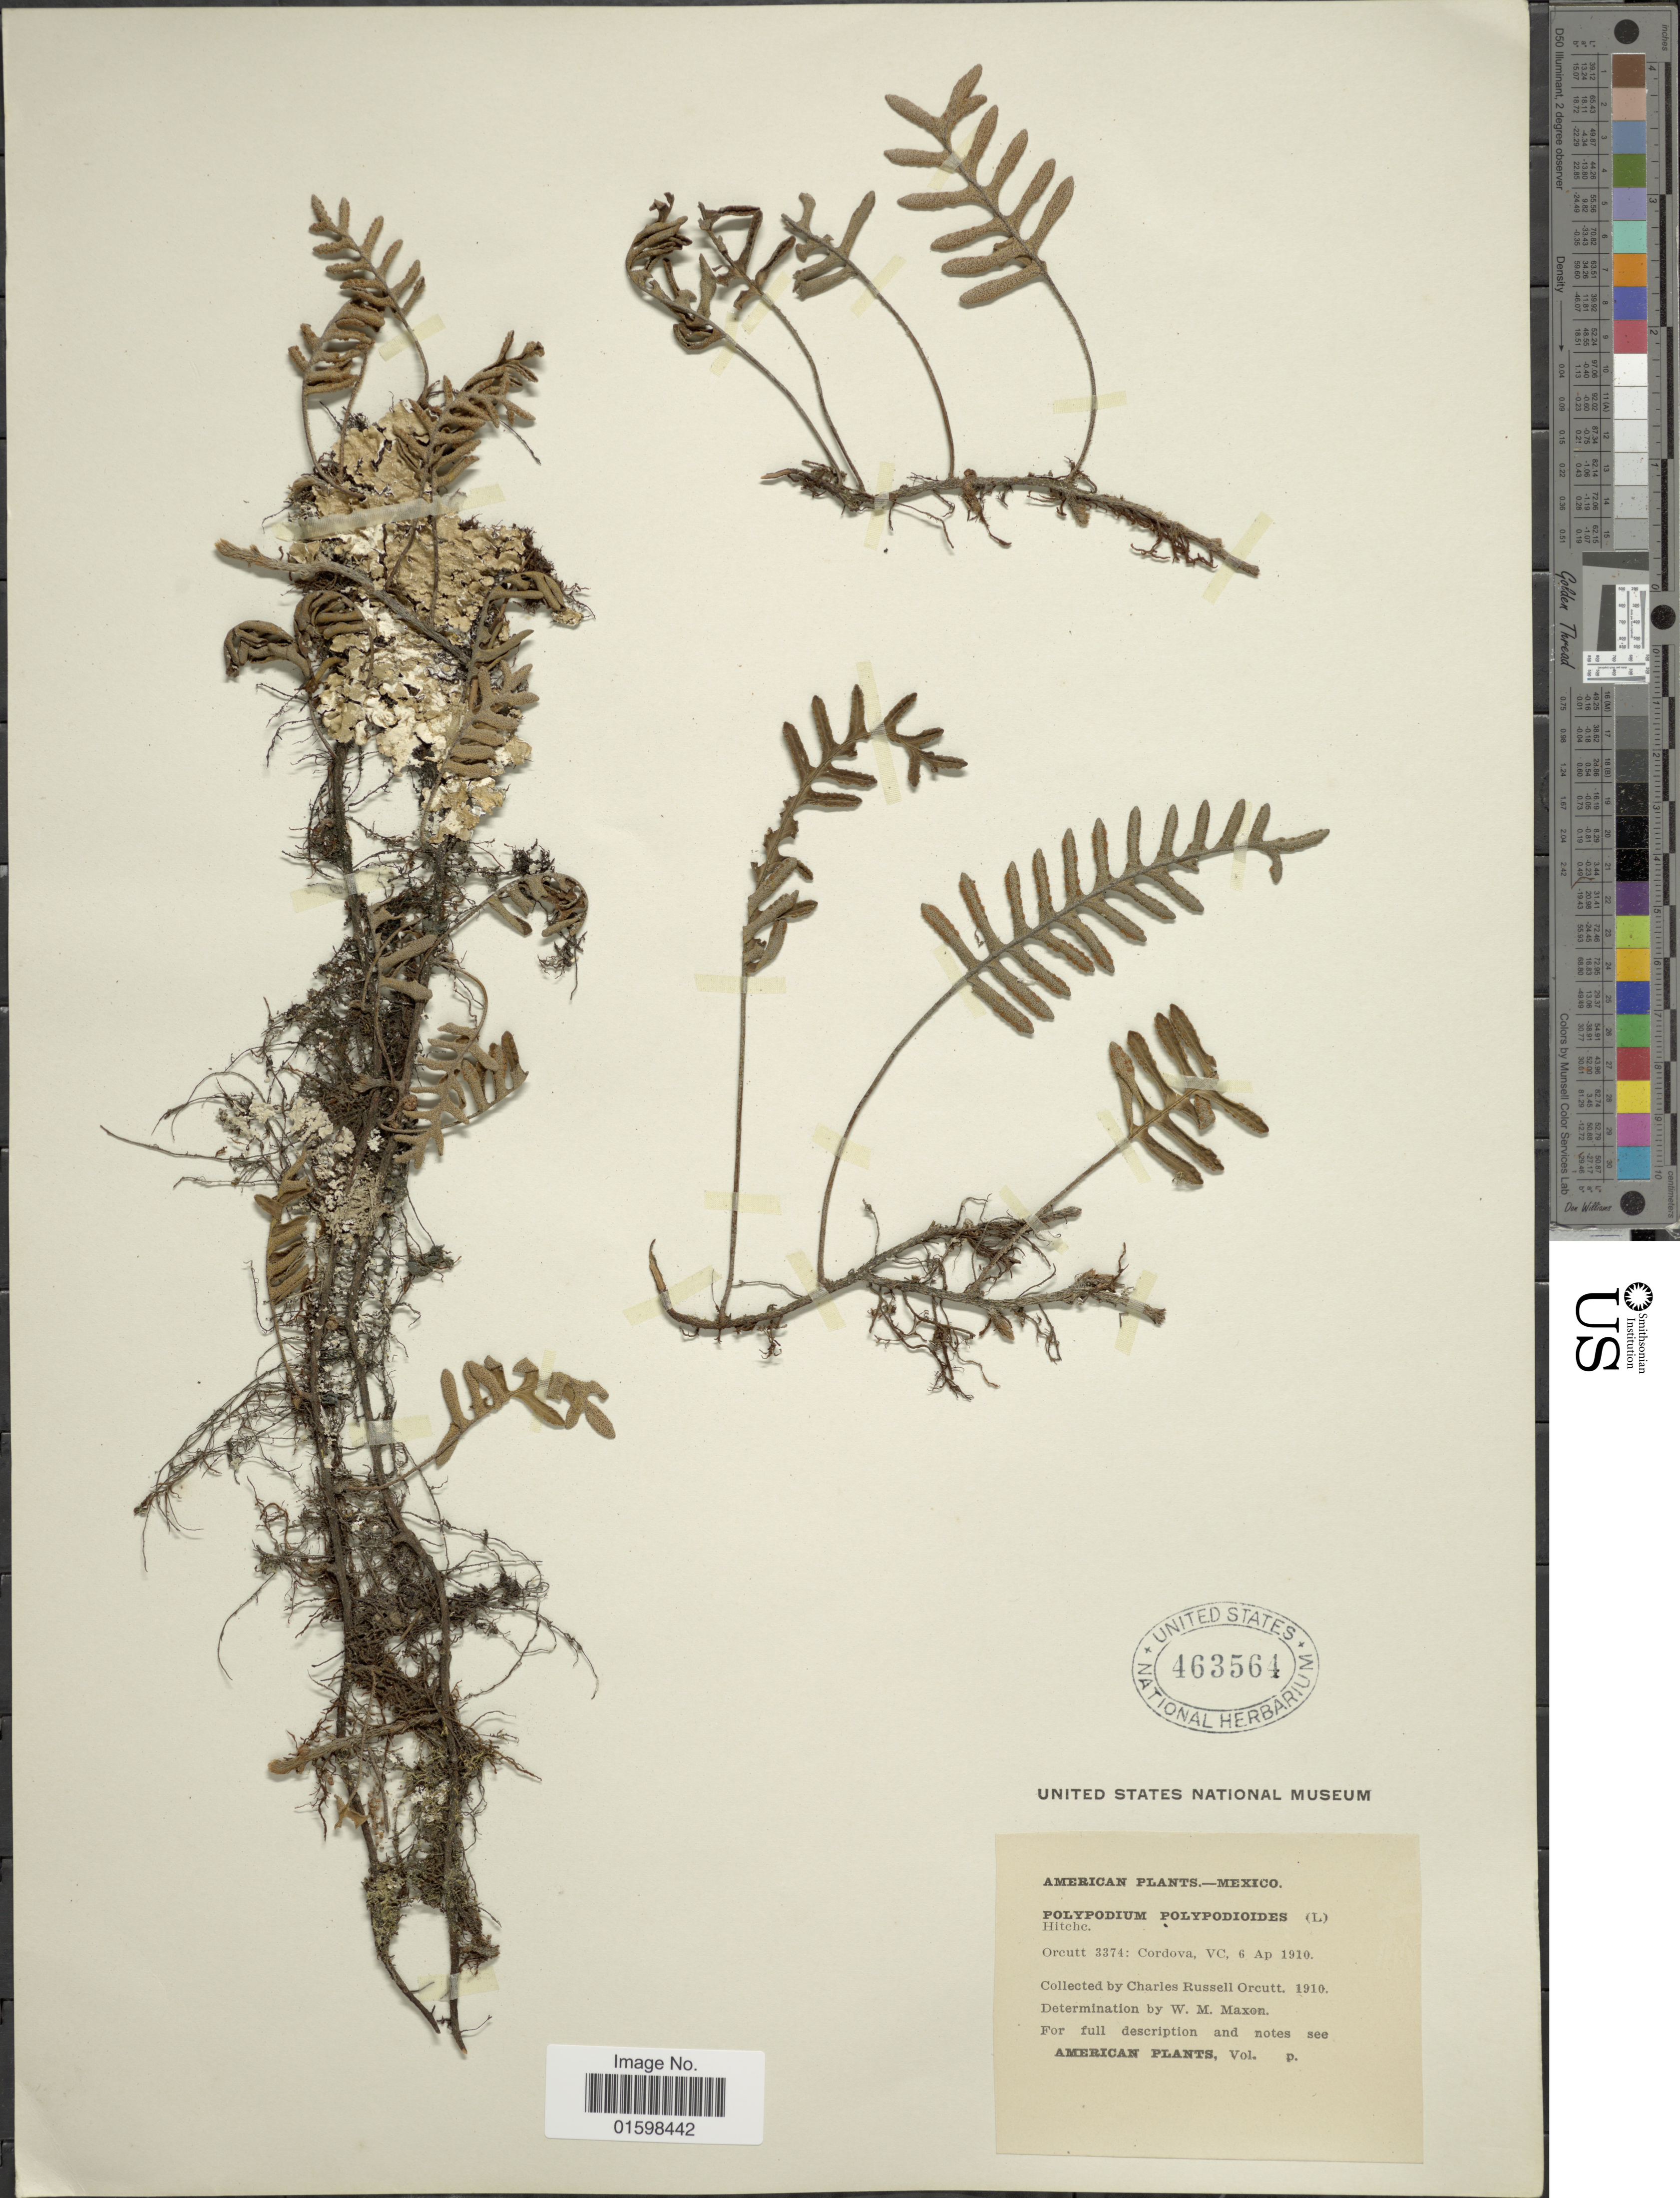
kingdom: Plantae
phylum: Tracheophyta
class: Polypodiopsida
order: Polypodiales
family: Polypodiaceae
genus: Pleopeltis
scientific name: Pleopeltis polypodioides var. acicularis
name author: (Weath.) E.G. Andrews & Windham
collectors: C. R. Orcutt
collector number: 3374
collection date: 1910-04-06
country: Mexico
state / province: Veracruz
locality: Cordova VC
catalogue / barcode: US 463564